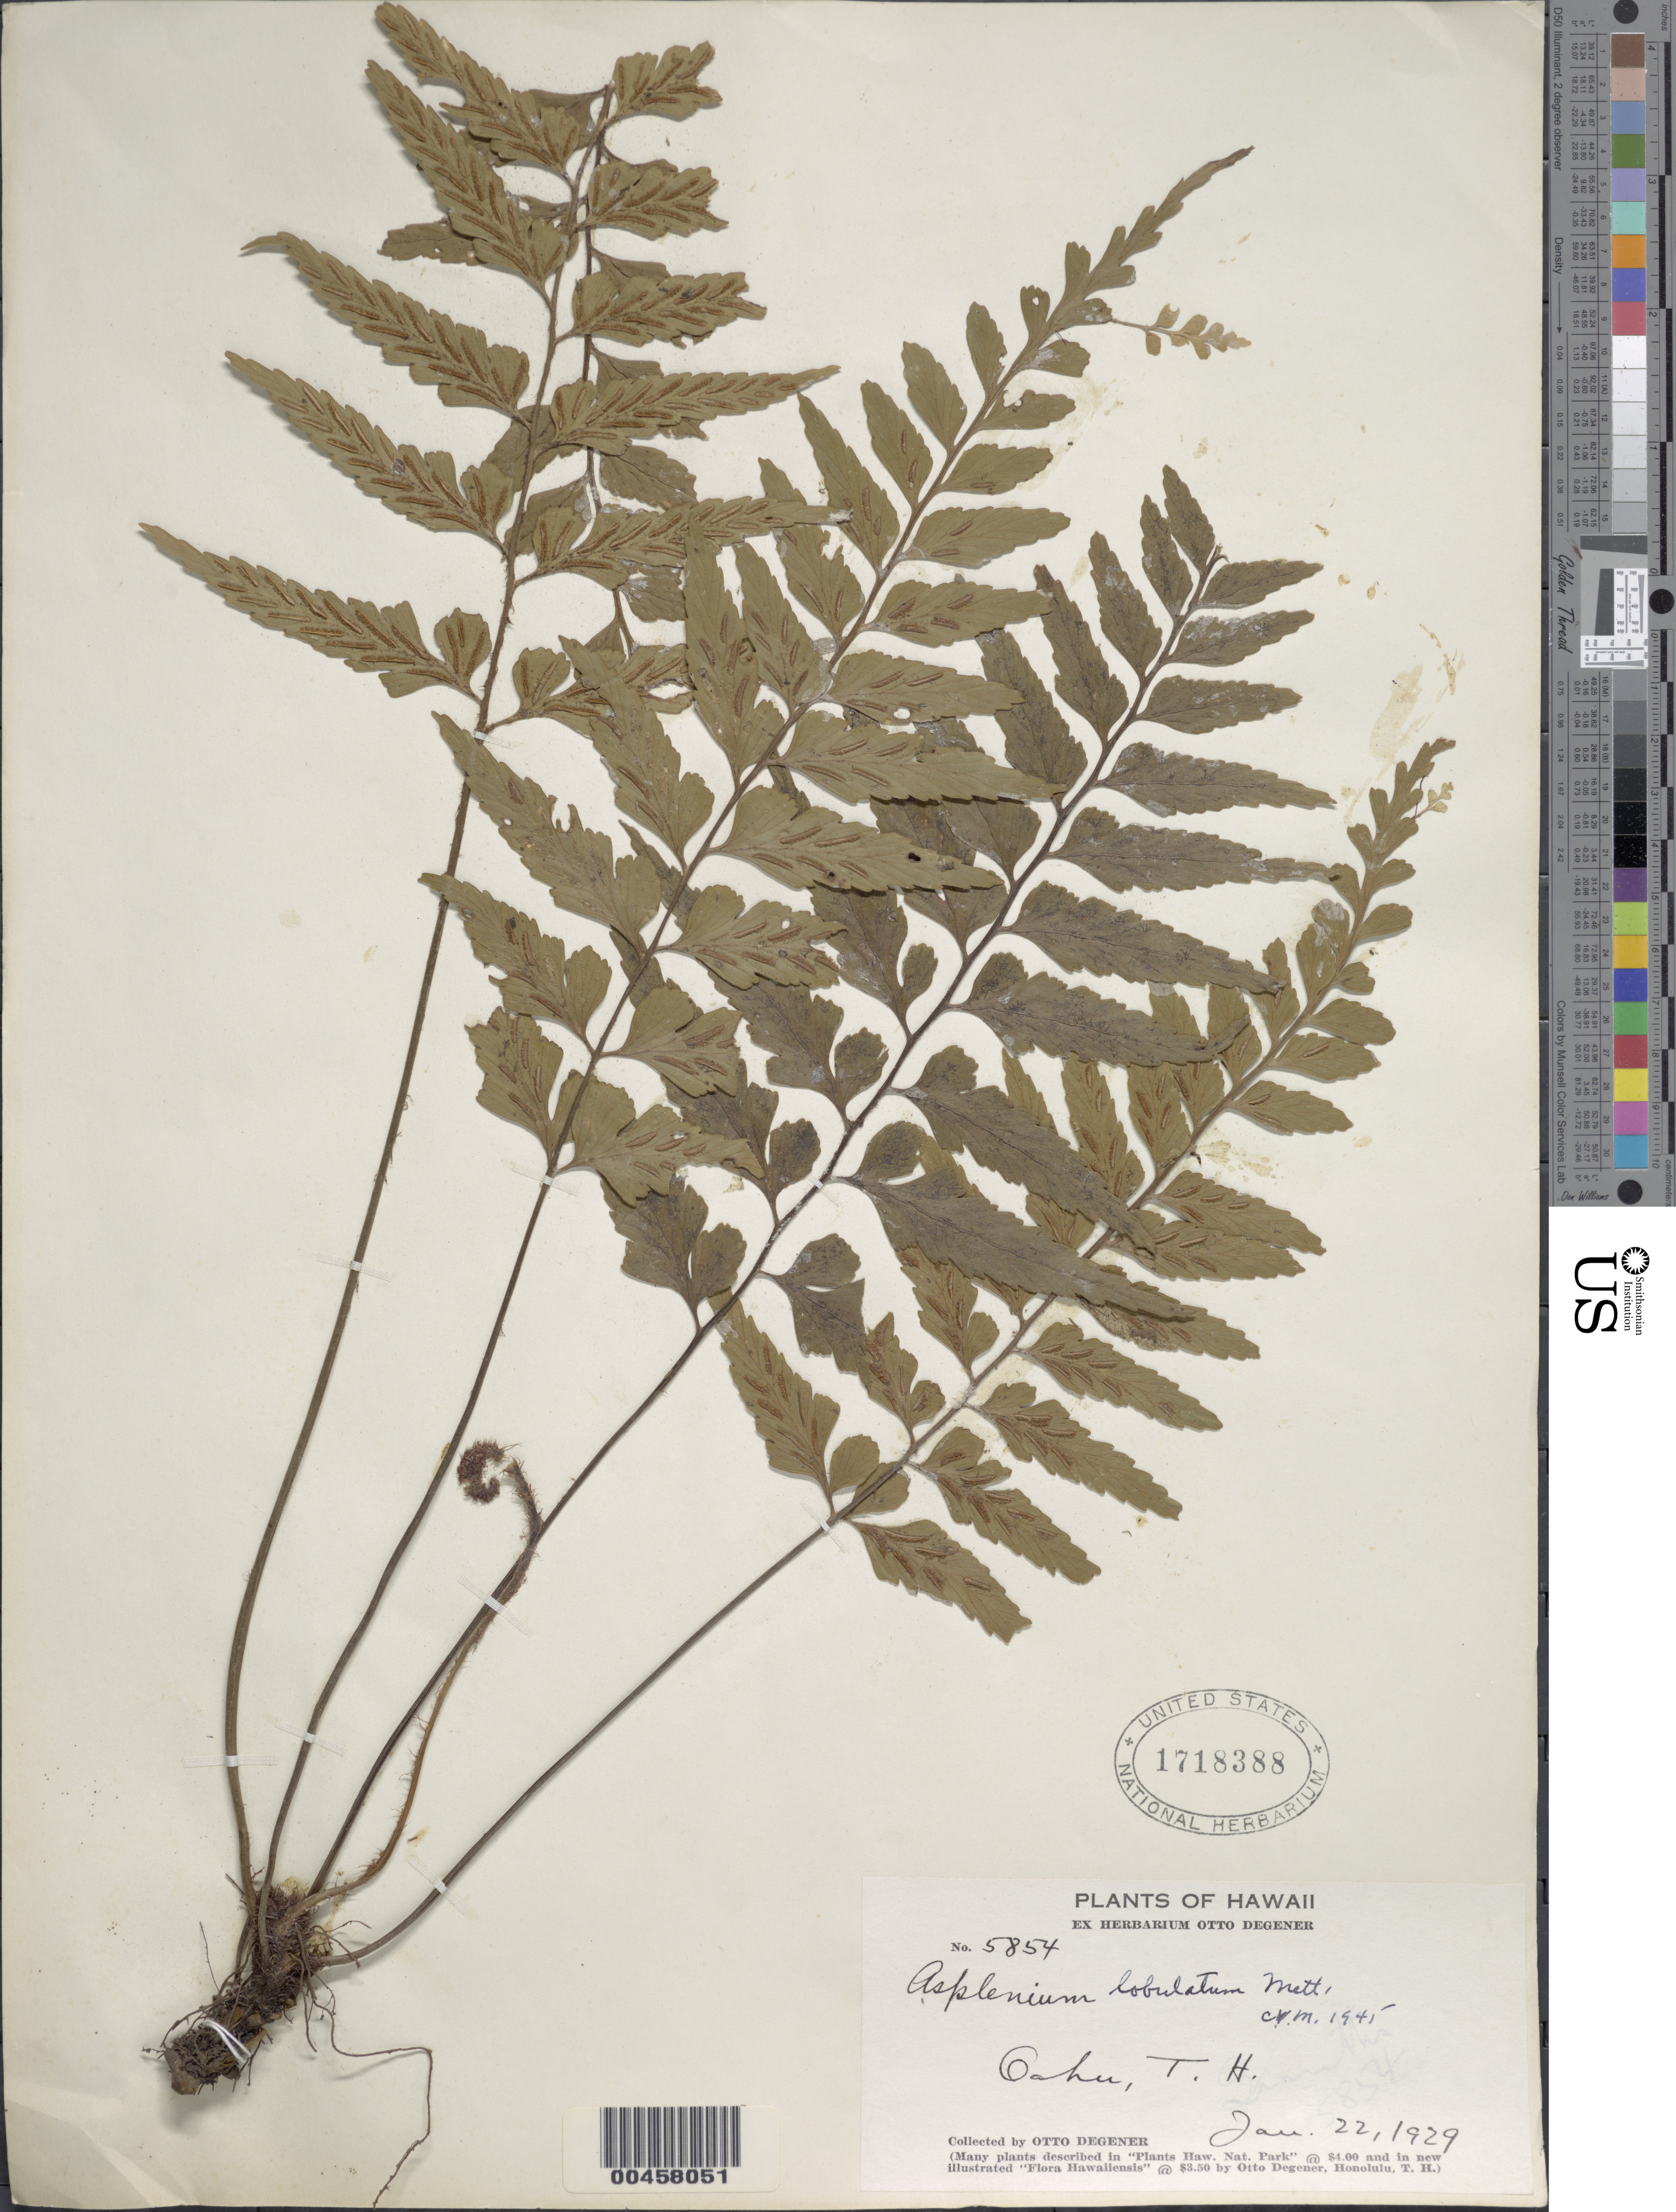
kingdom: Plantae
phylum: Tracheophyta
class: Polypodiopsida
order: Polypodiales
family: Aspleniaceae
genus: Asplenium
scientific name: Asplenium lobulatum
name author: Mett.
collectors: O. Degener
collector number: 5854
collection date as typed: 22 Jan 1929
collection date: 1929-01-22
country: United States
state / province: Hawaii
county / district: Honolulu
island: Oahu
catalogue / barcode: US 1718388